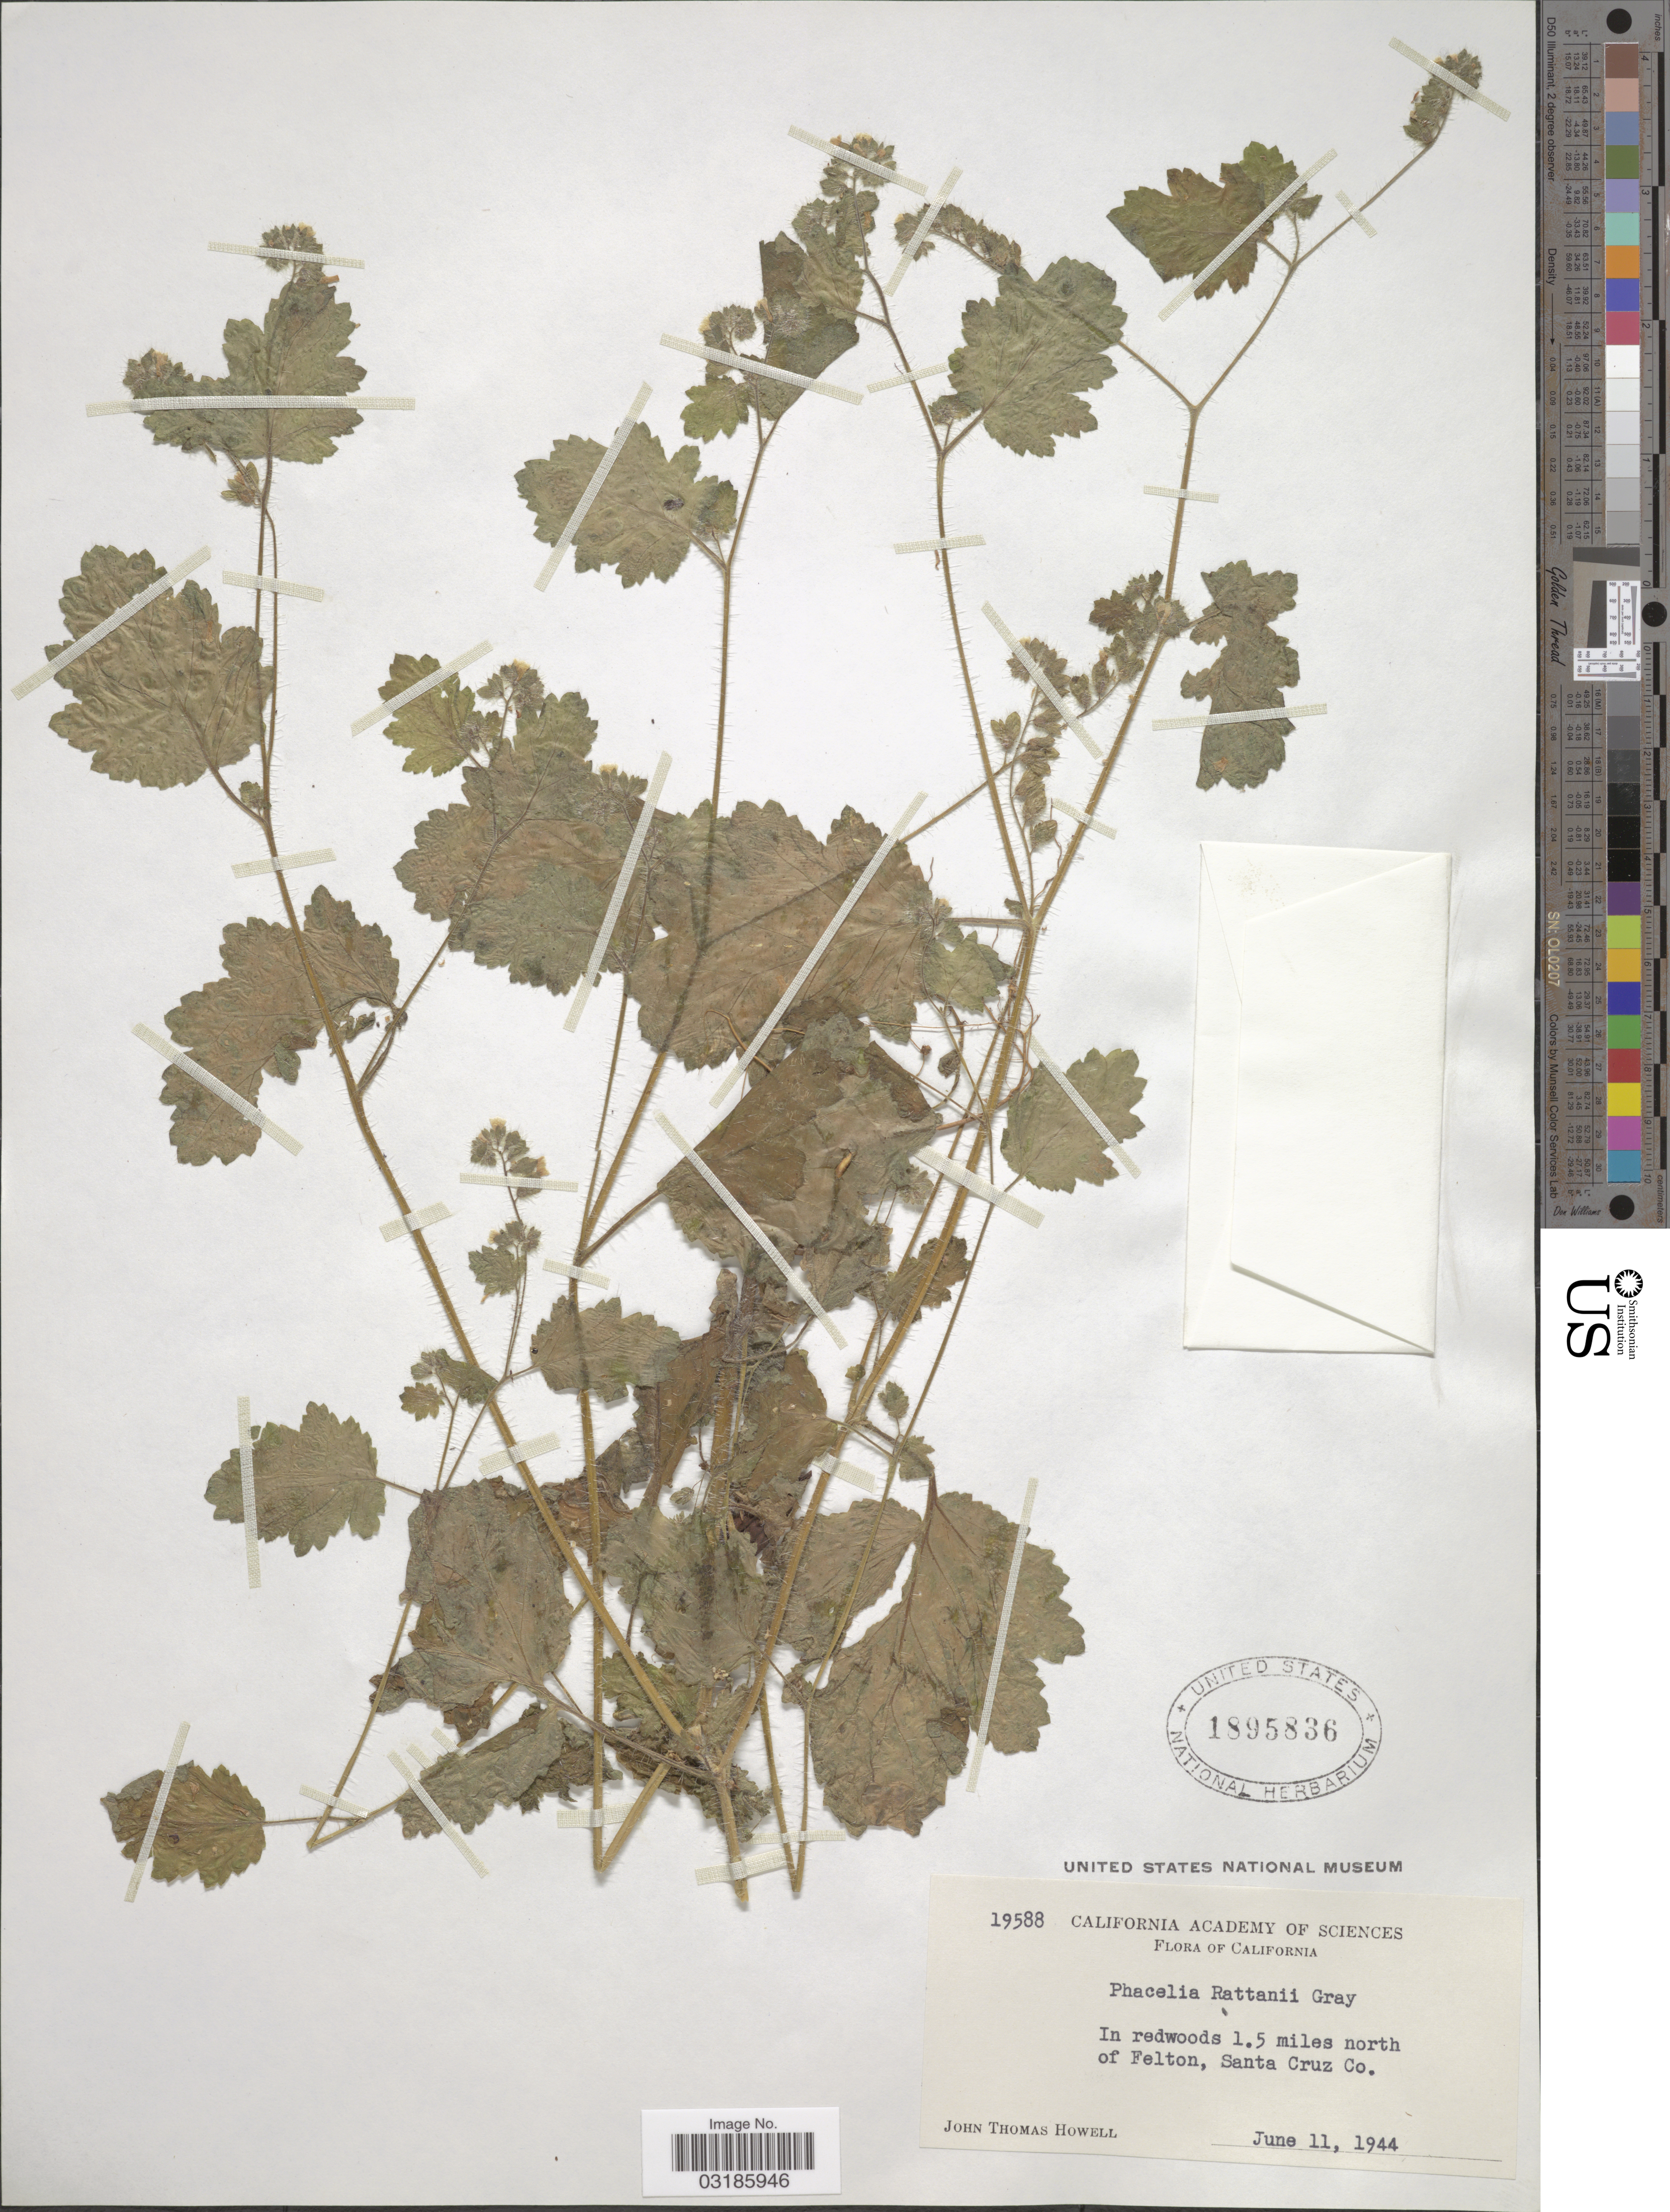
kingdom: Plantae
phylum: Tracheophyta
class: Magnoliopsida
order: Boraginales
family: Hydrophyllaceae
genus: Phacelia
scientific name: Phacelia rattanii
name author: A. Gray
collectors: J. T. Howell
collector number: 19588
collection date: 1944-06-11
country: United States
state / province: California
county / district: Santa Cruz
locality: In redwoods 1.5 miles north of Felton, Santa Cruz Co.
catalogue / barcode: US 1895836